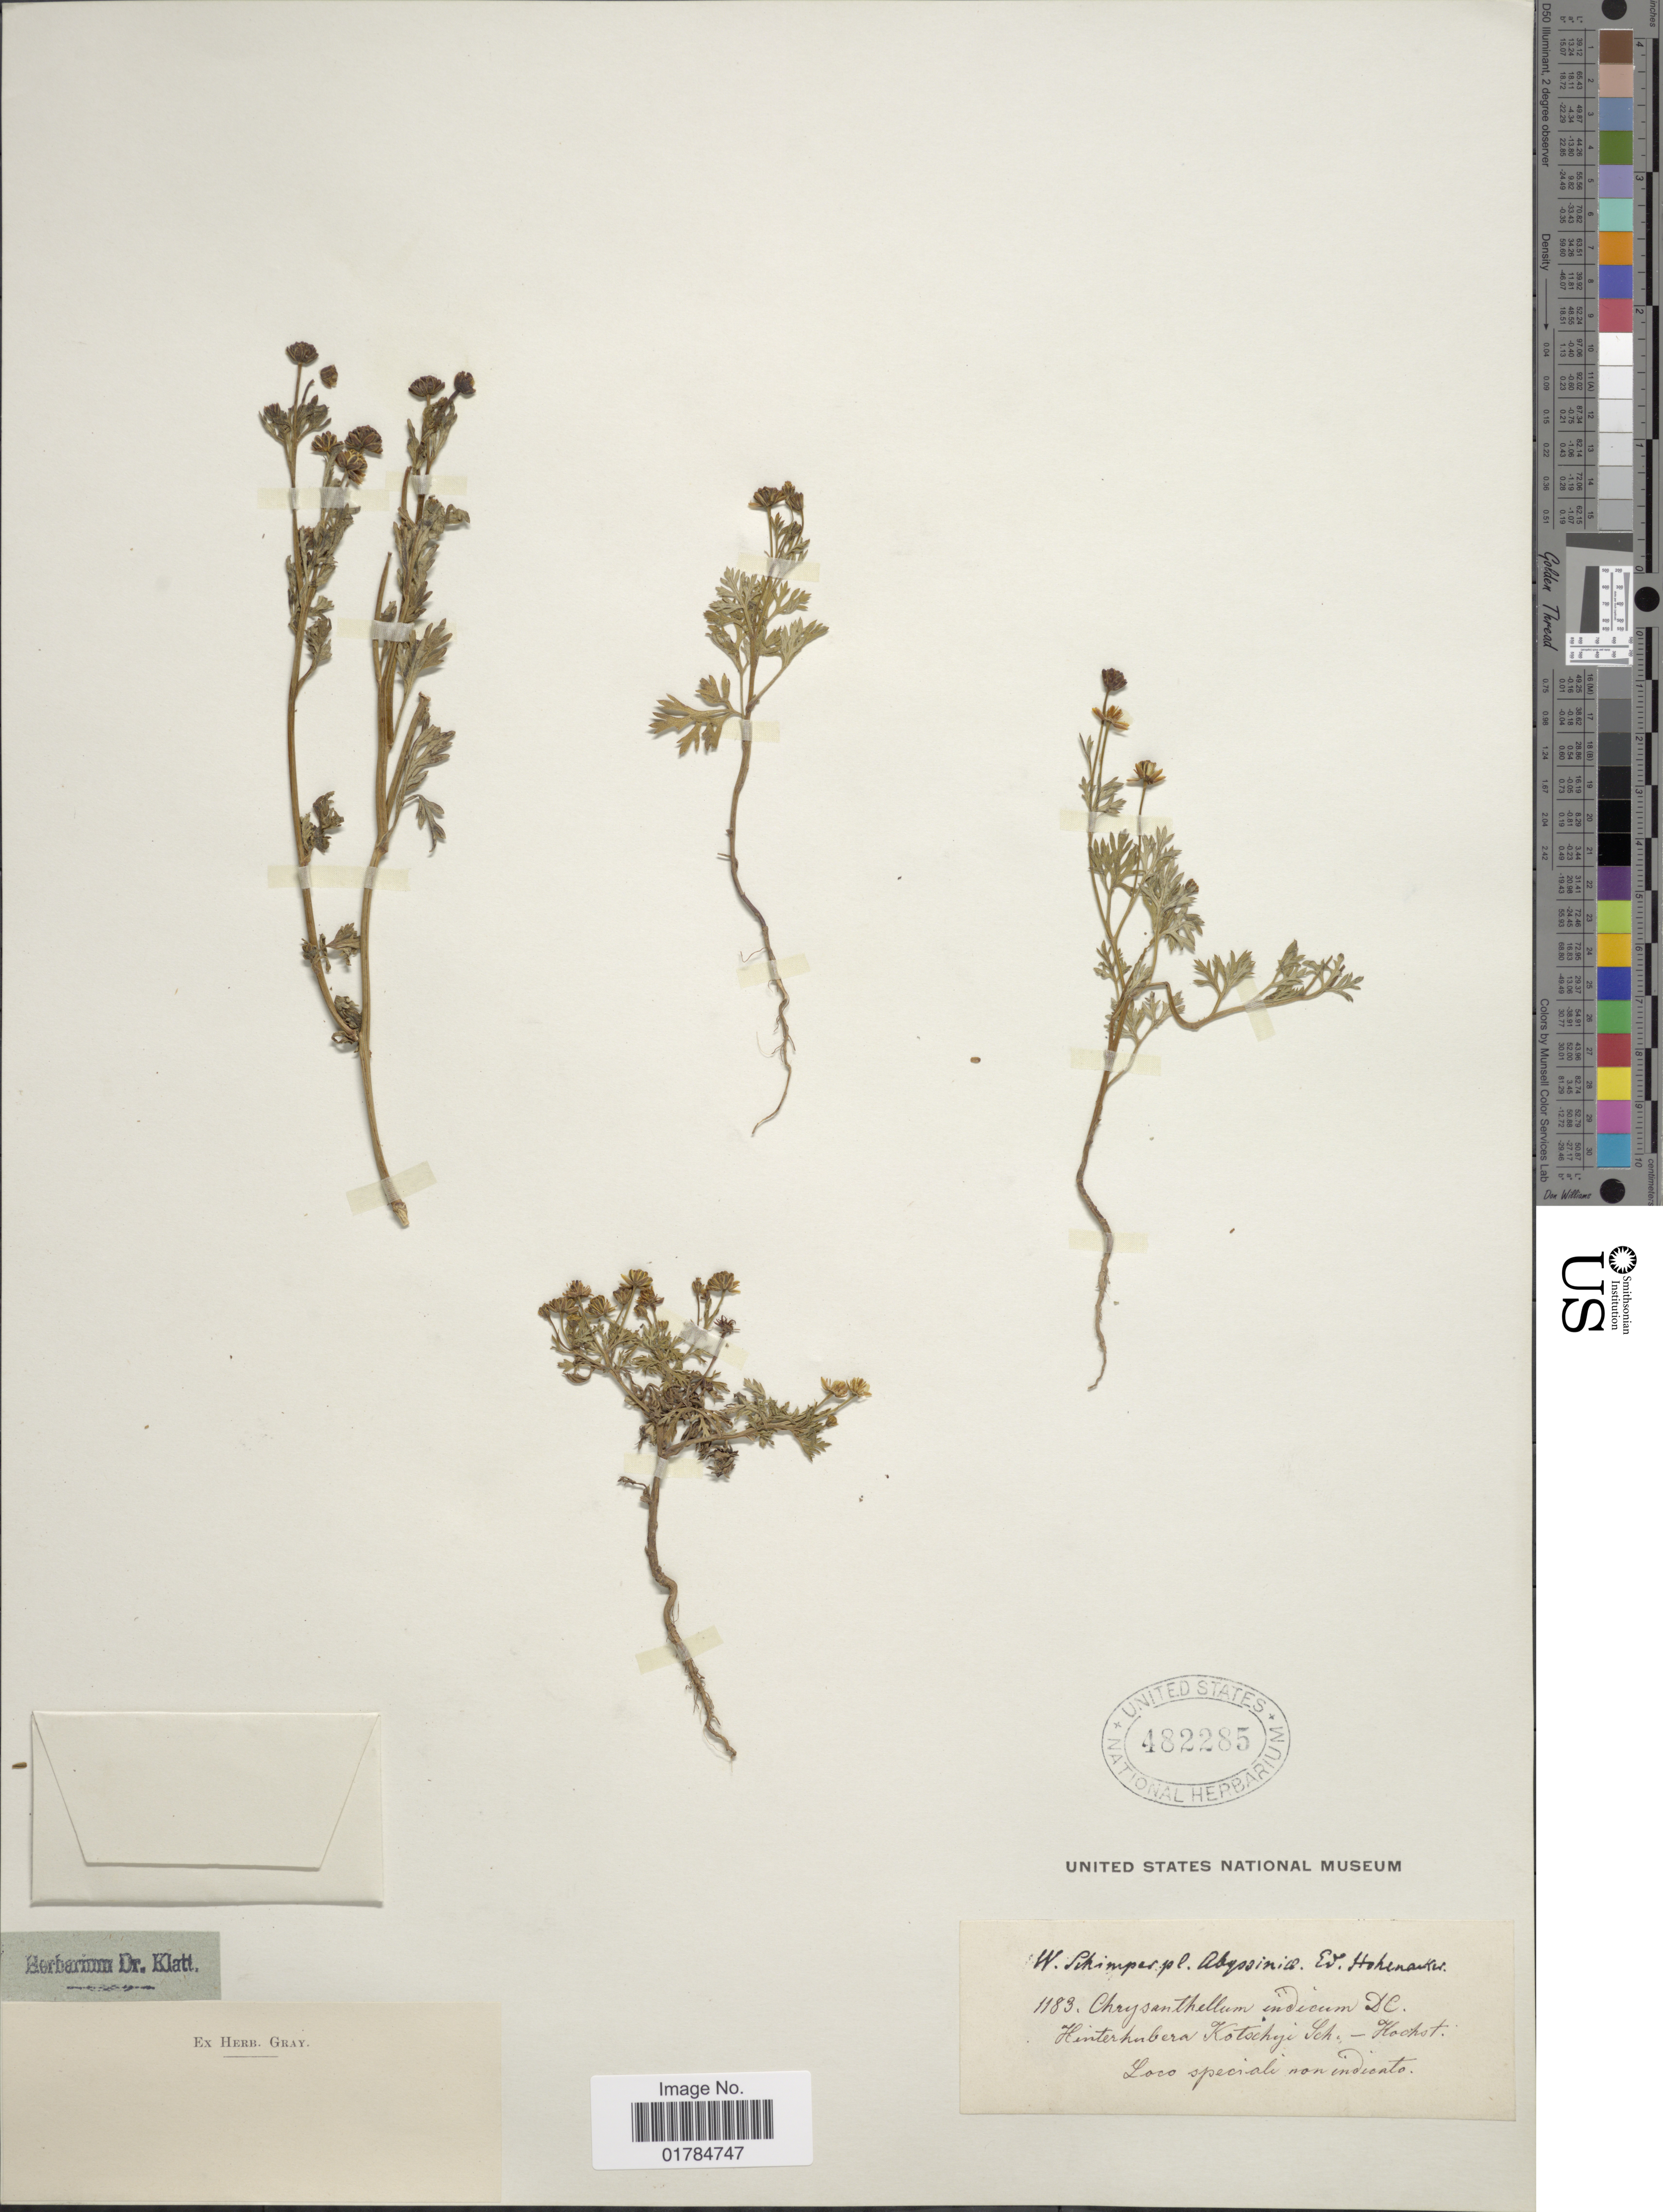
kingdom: Plantae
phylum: Tracheophyta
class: Magnoliopsida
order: Asterales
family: Asteraceae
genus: Chrysanthellum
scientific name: Chrysanthellum indicum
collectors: W. Schimper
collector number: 1183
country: Eritrea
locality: Abyssiniae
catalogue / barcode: US 482285